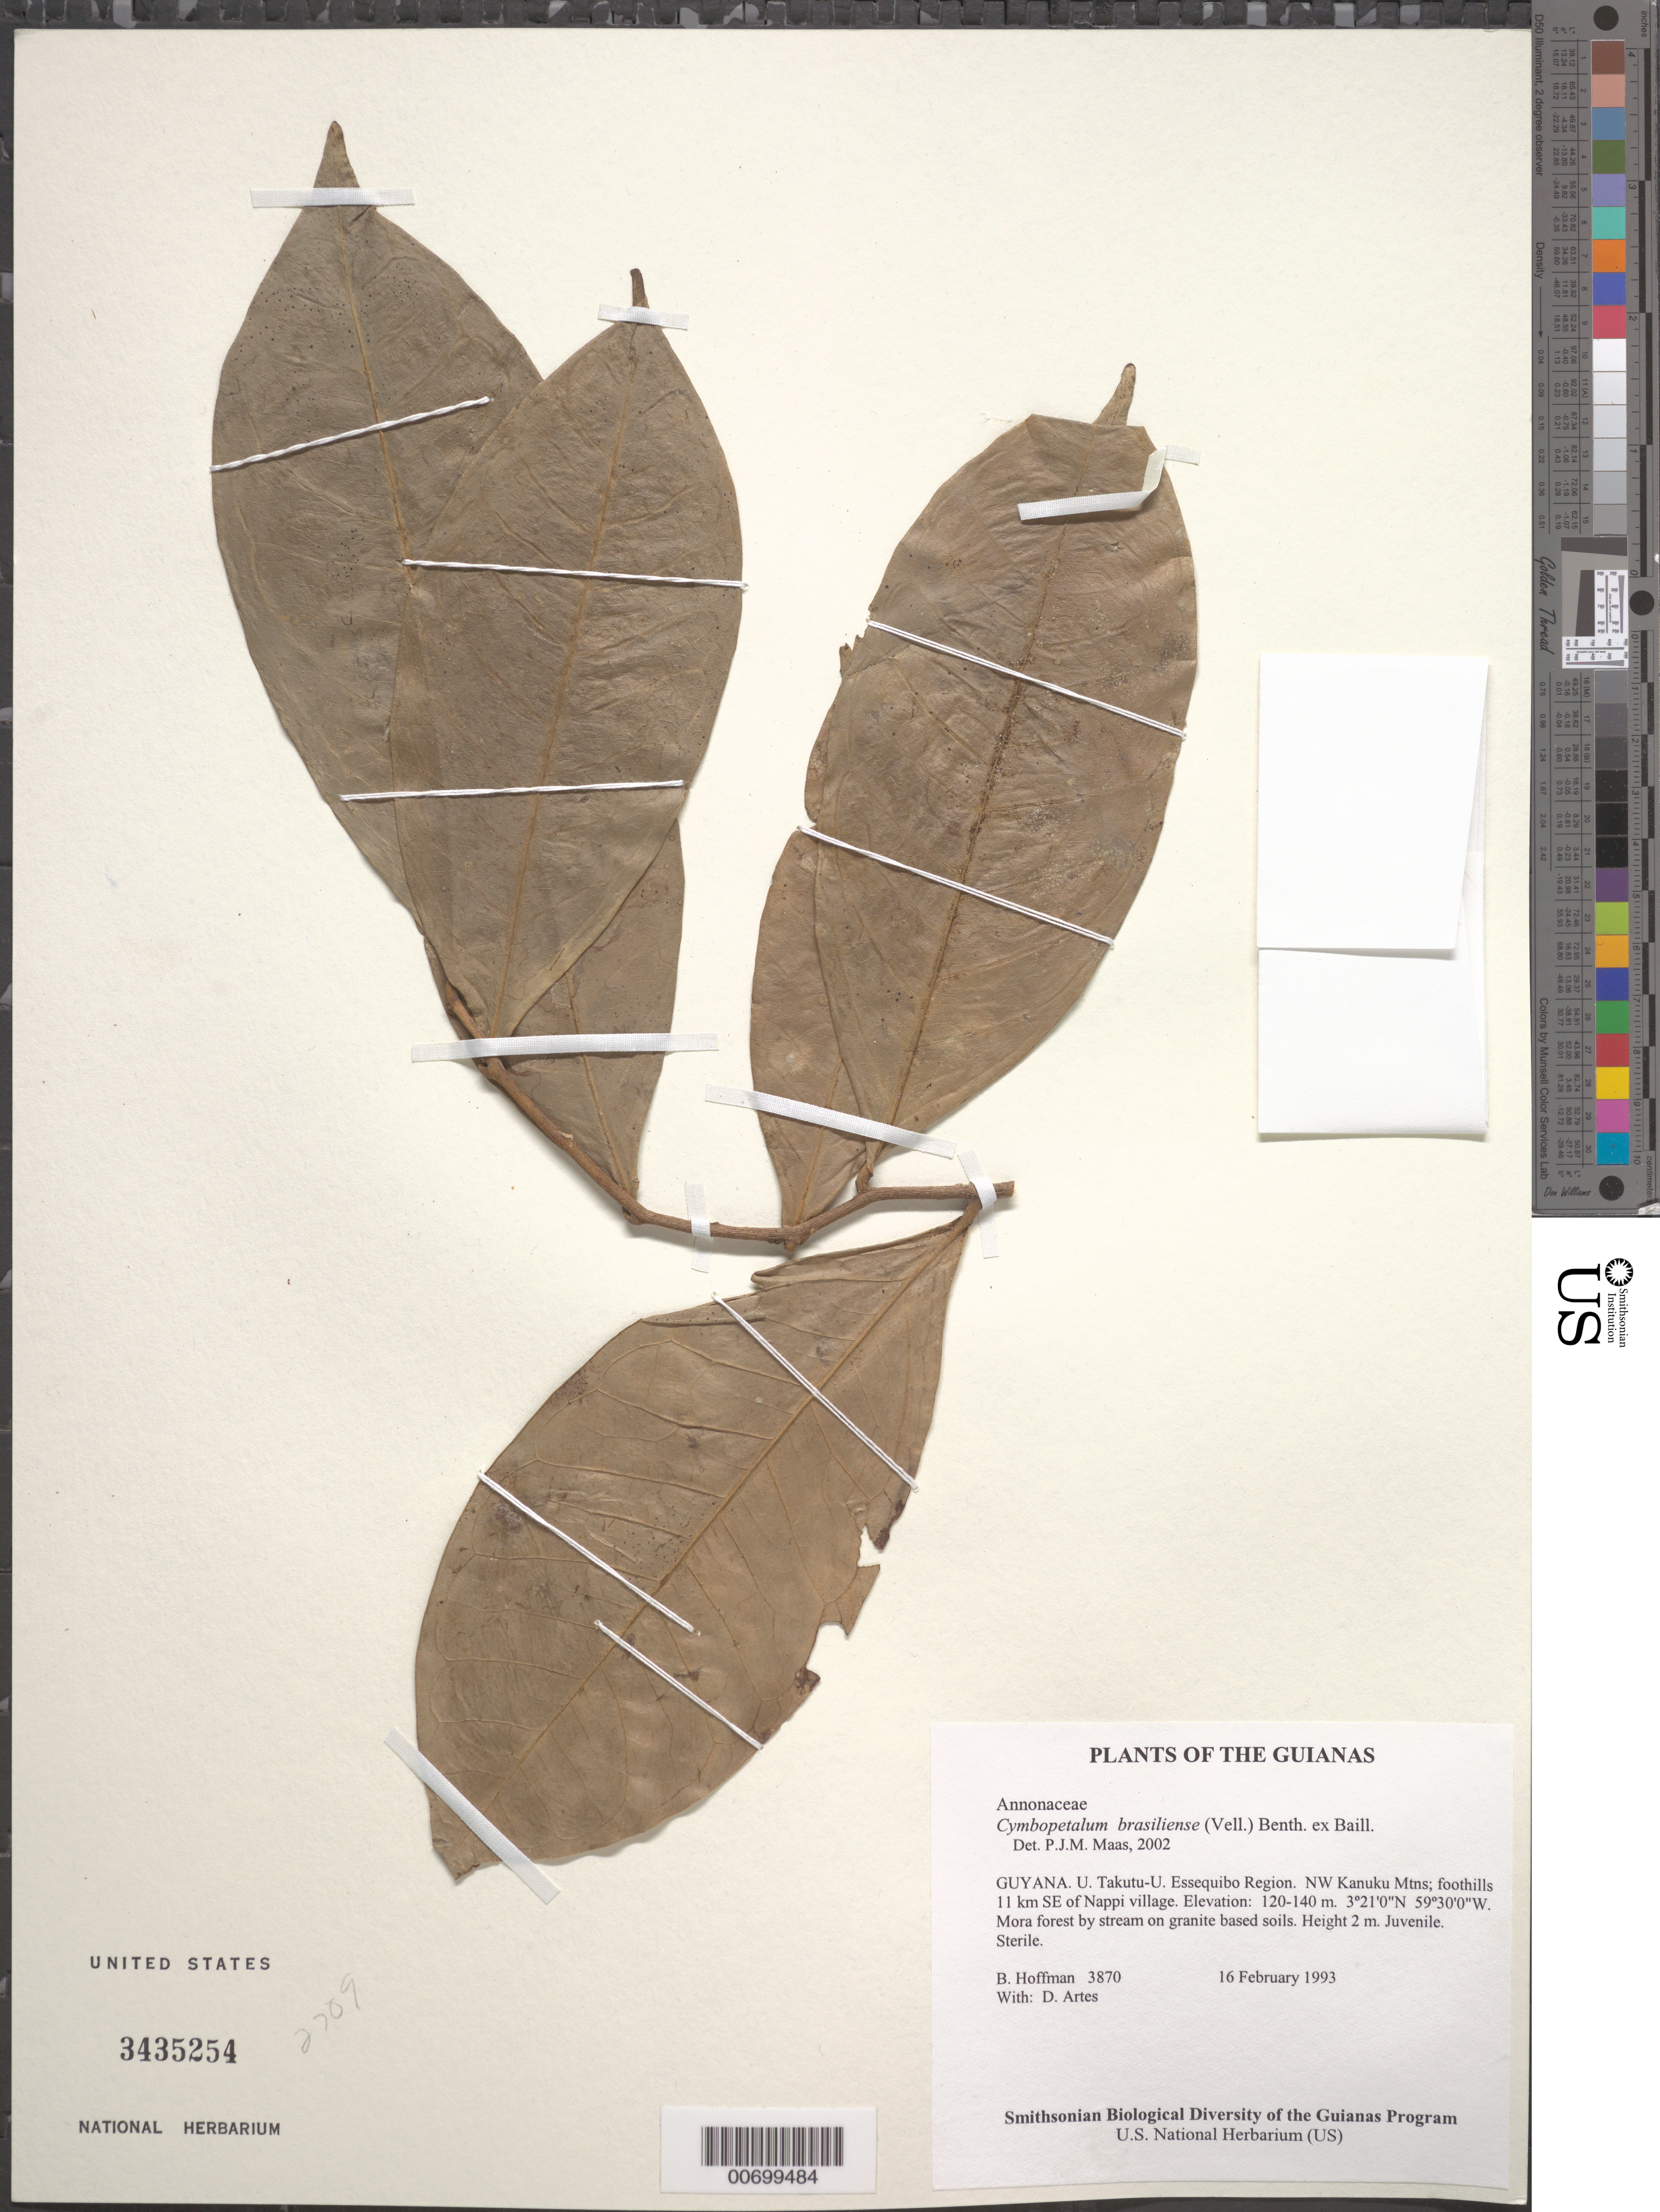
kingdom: Plantae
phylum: Tracheophyta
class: Magnoliopsida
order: Magnoliales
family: Annonaceae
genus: Cymbopetalum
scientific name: Cymbopetalum brasiliense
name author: (Vell.) Benth. ex Baill.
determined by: Maas, Paul J. M.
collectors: B. Hoffman & D. Artes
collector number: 3870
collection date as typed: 16 February 1993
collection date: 1993-02-16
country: Guyana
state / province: U. Takutu-U. Essequibo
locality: NW Kanuku Mountains; foothills 11 km SE of Nappi village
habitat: Mora forest by stream on granite based soils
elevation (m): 120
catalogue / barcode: US 3435254